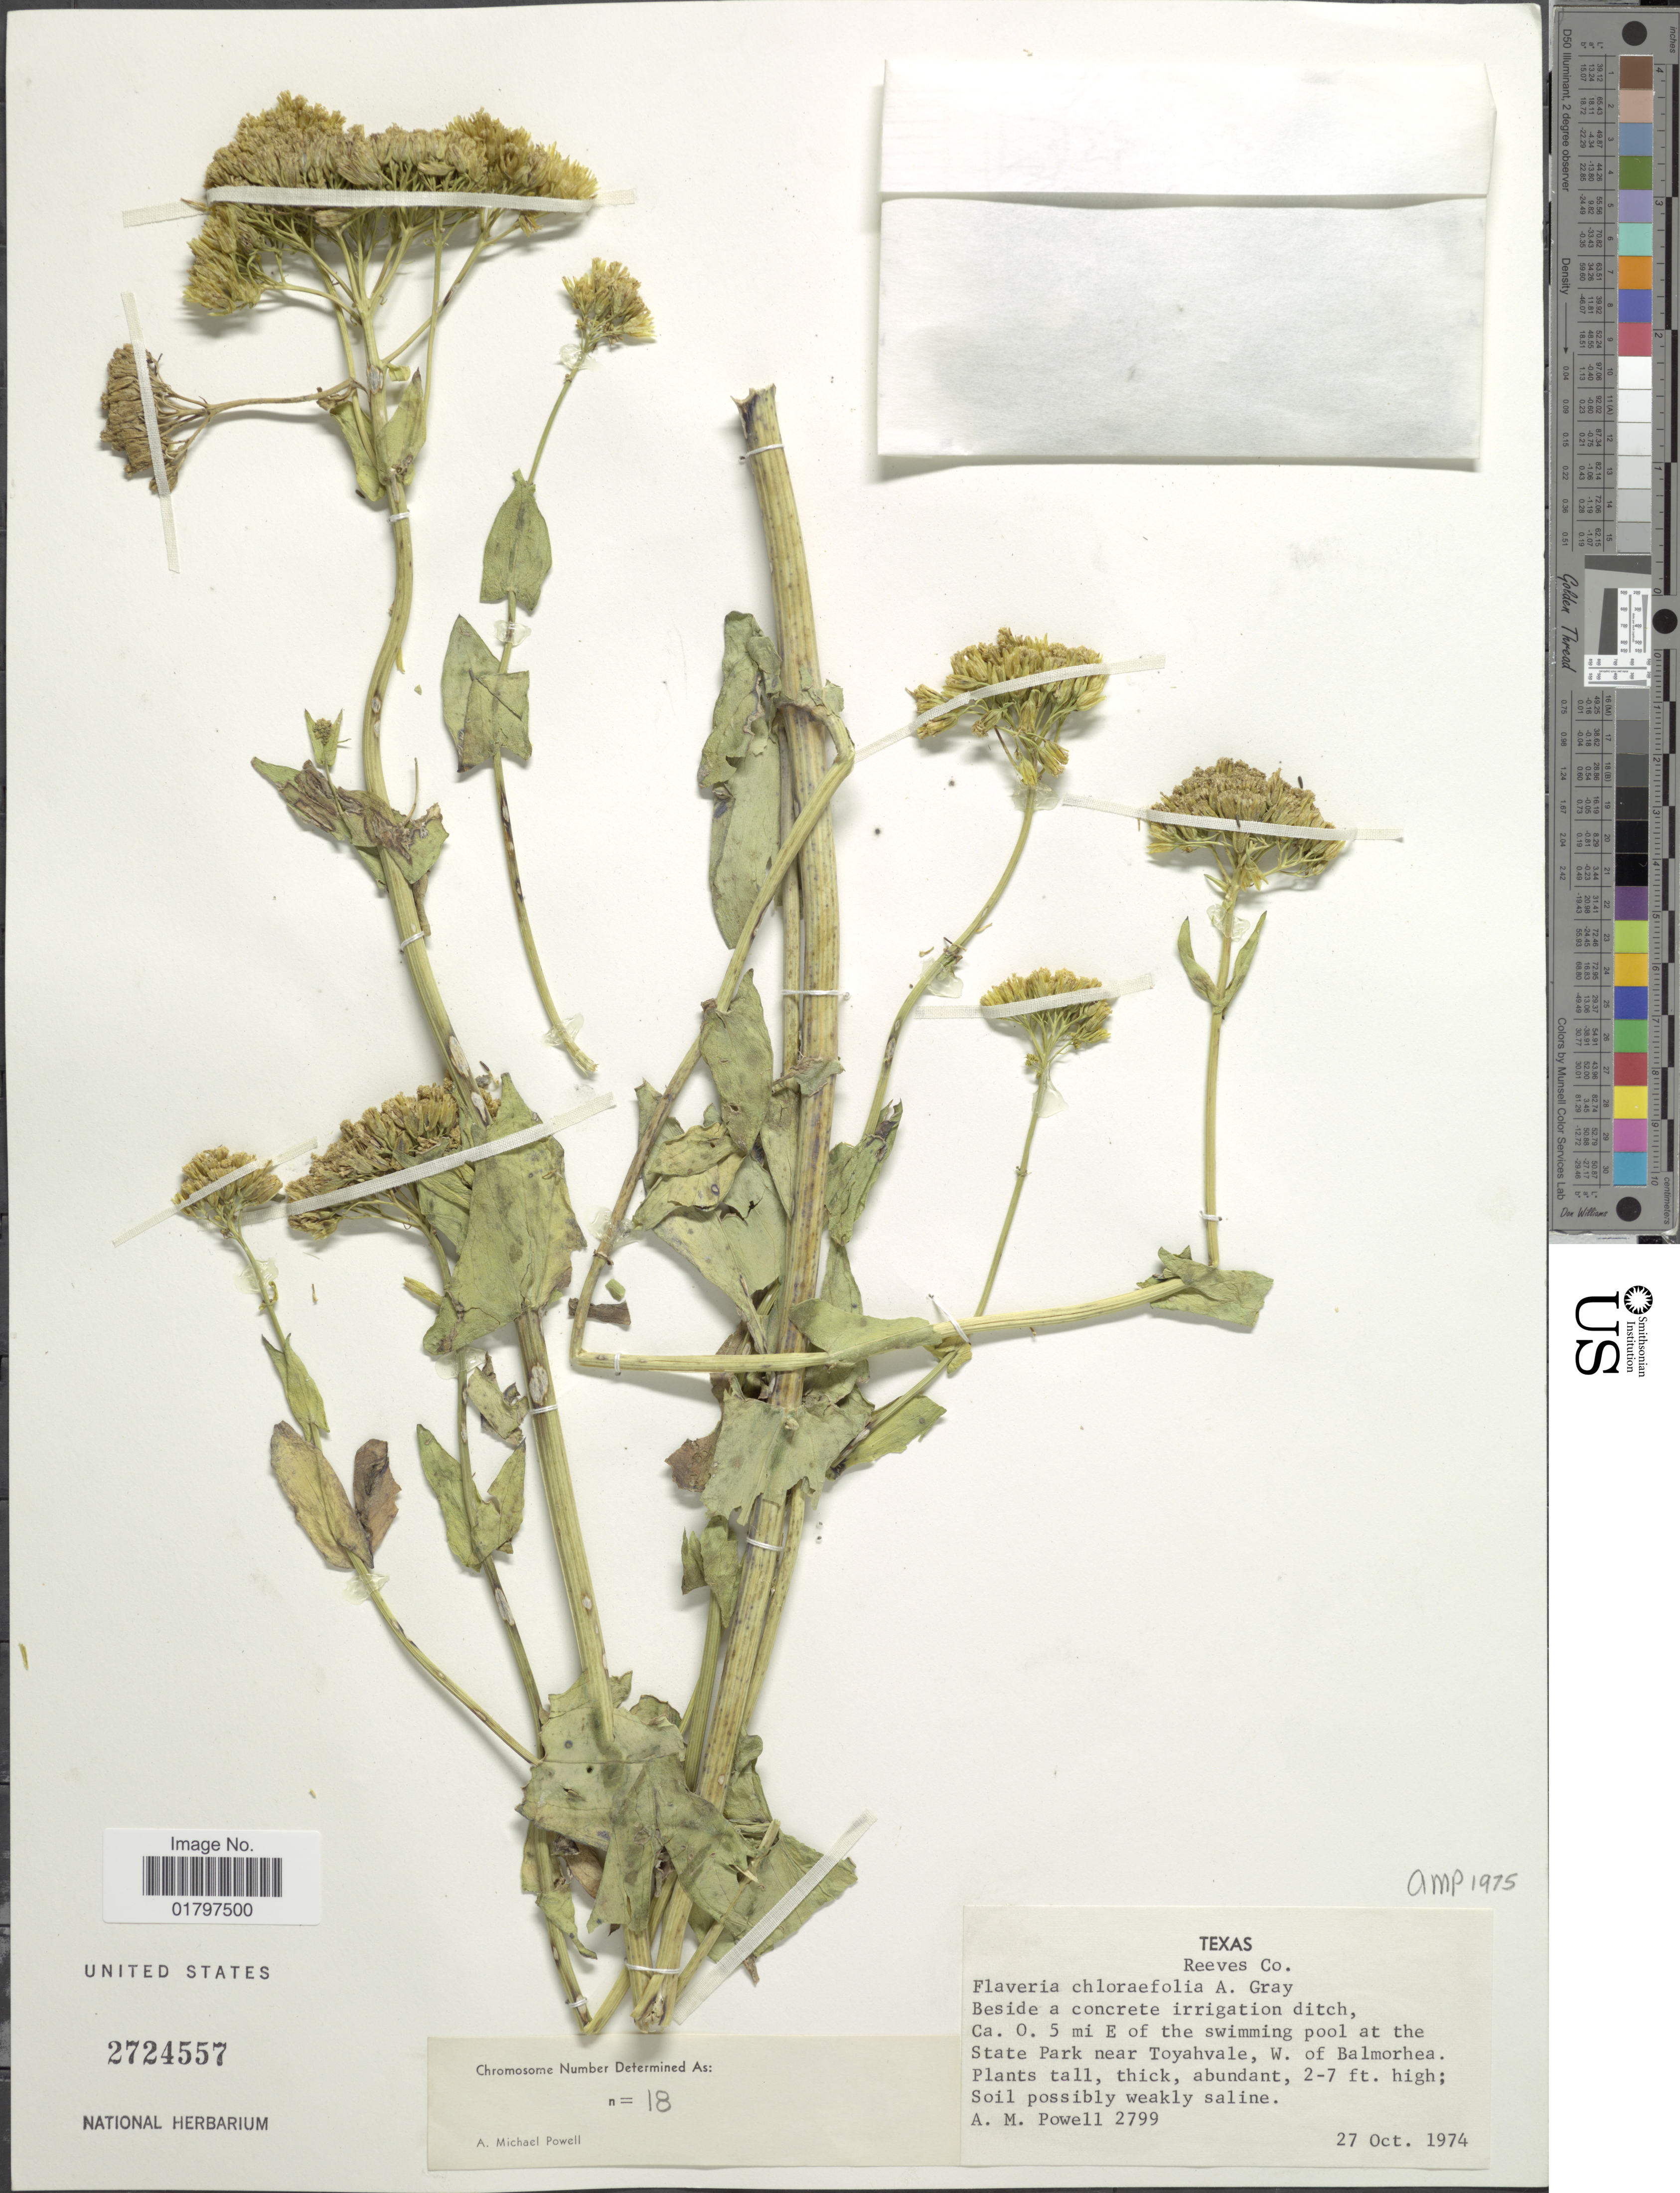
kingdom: Plantae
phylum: Tracheophyta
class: Magnoliopsida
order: Asterales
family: Asteraceae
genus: Flaveria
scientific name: Flaveria chloraefolia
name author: A. Gray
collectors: A. M. Powell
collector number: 2799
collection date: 1974-10-27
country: United States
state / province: Texas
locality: Reeves Co. Ca. 0.5 mi E of the swimming pool at the State Park near Toyahvale, W. of Balmorhea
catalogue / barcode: US 2724557